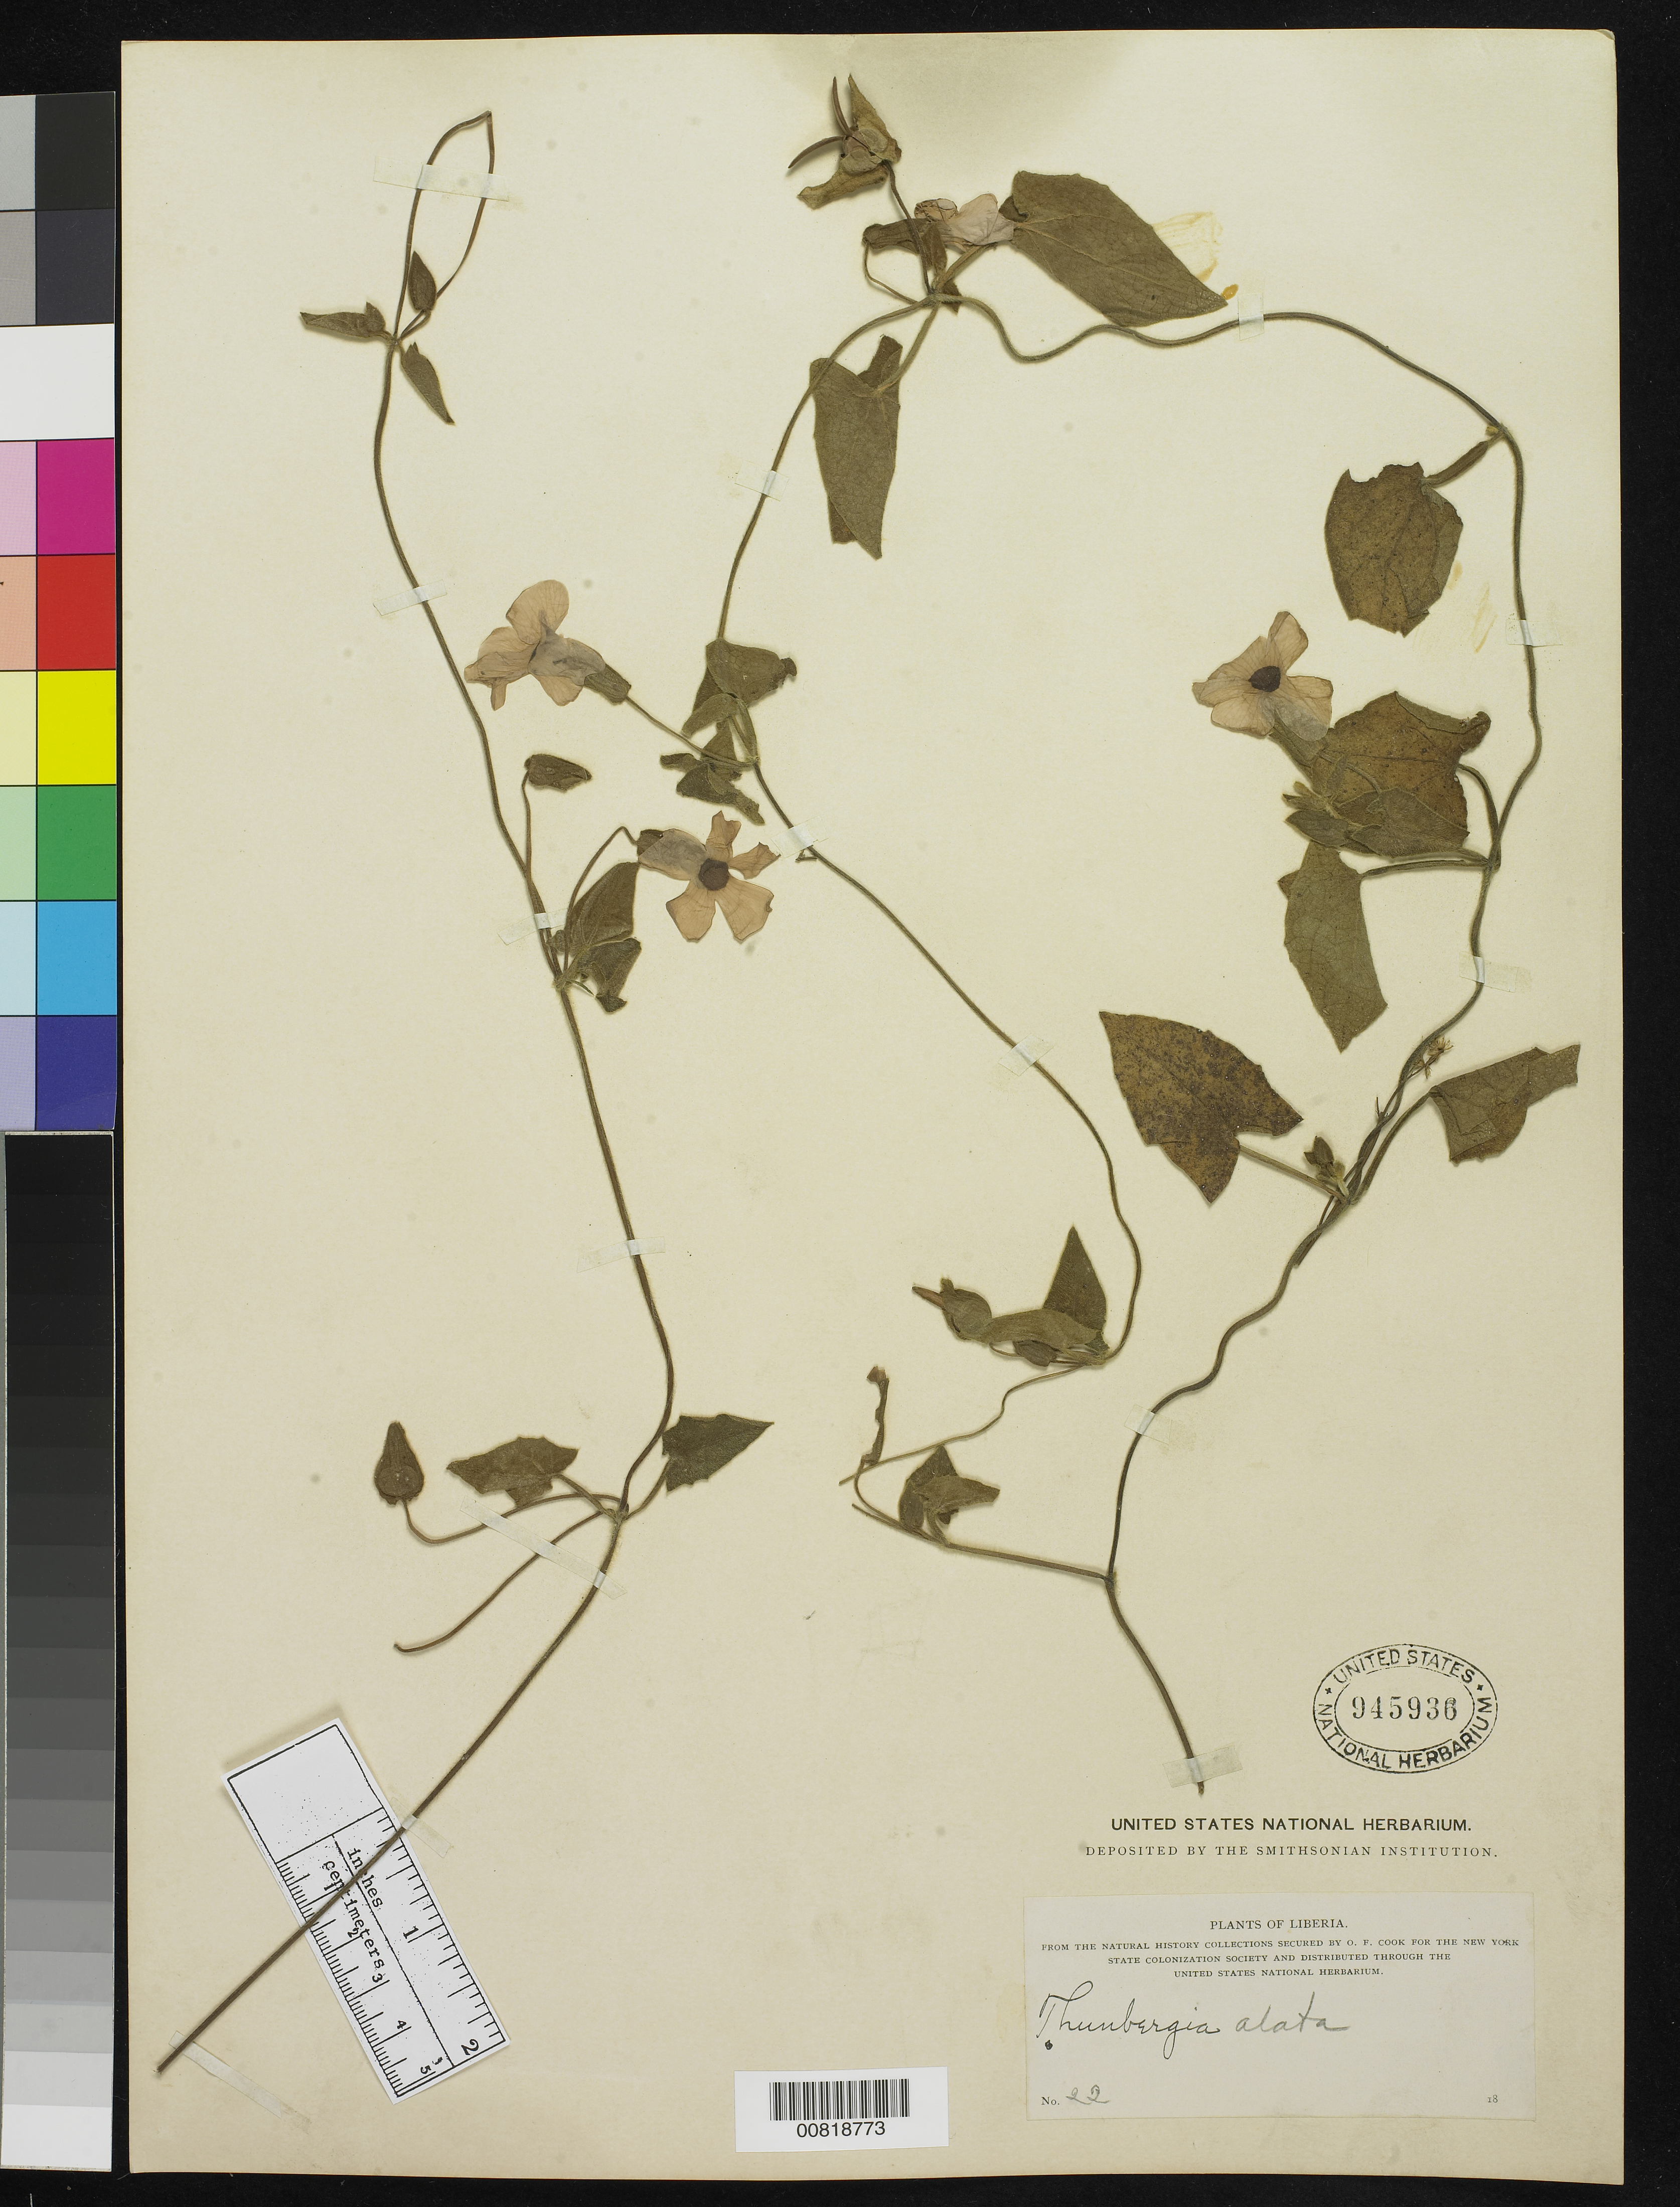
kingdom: Plantae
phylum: Tracheophyta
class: Magnoliopsida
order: Lamiales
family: Acanthaceae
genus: Thunbergia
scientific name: Thunbergia alata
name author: Bojer ex Sims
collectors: O. F. Cook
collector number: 22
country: Liberia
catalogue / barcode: US 945936